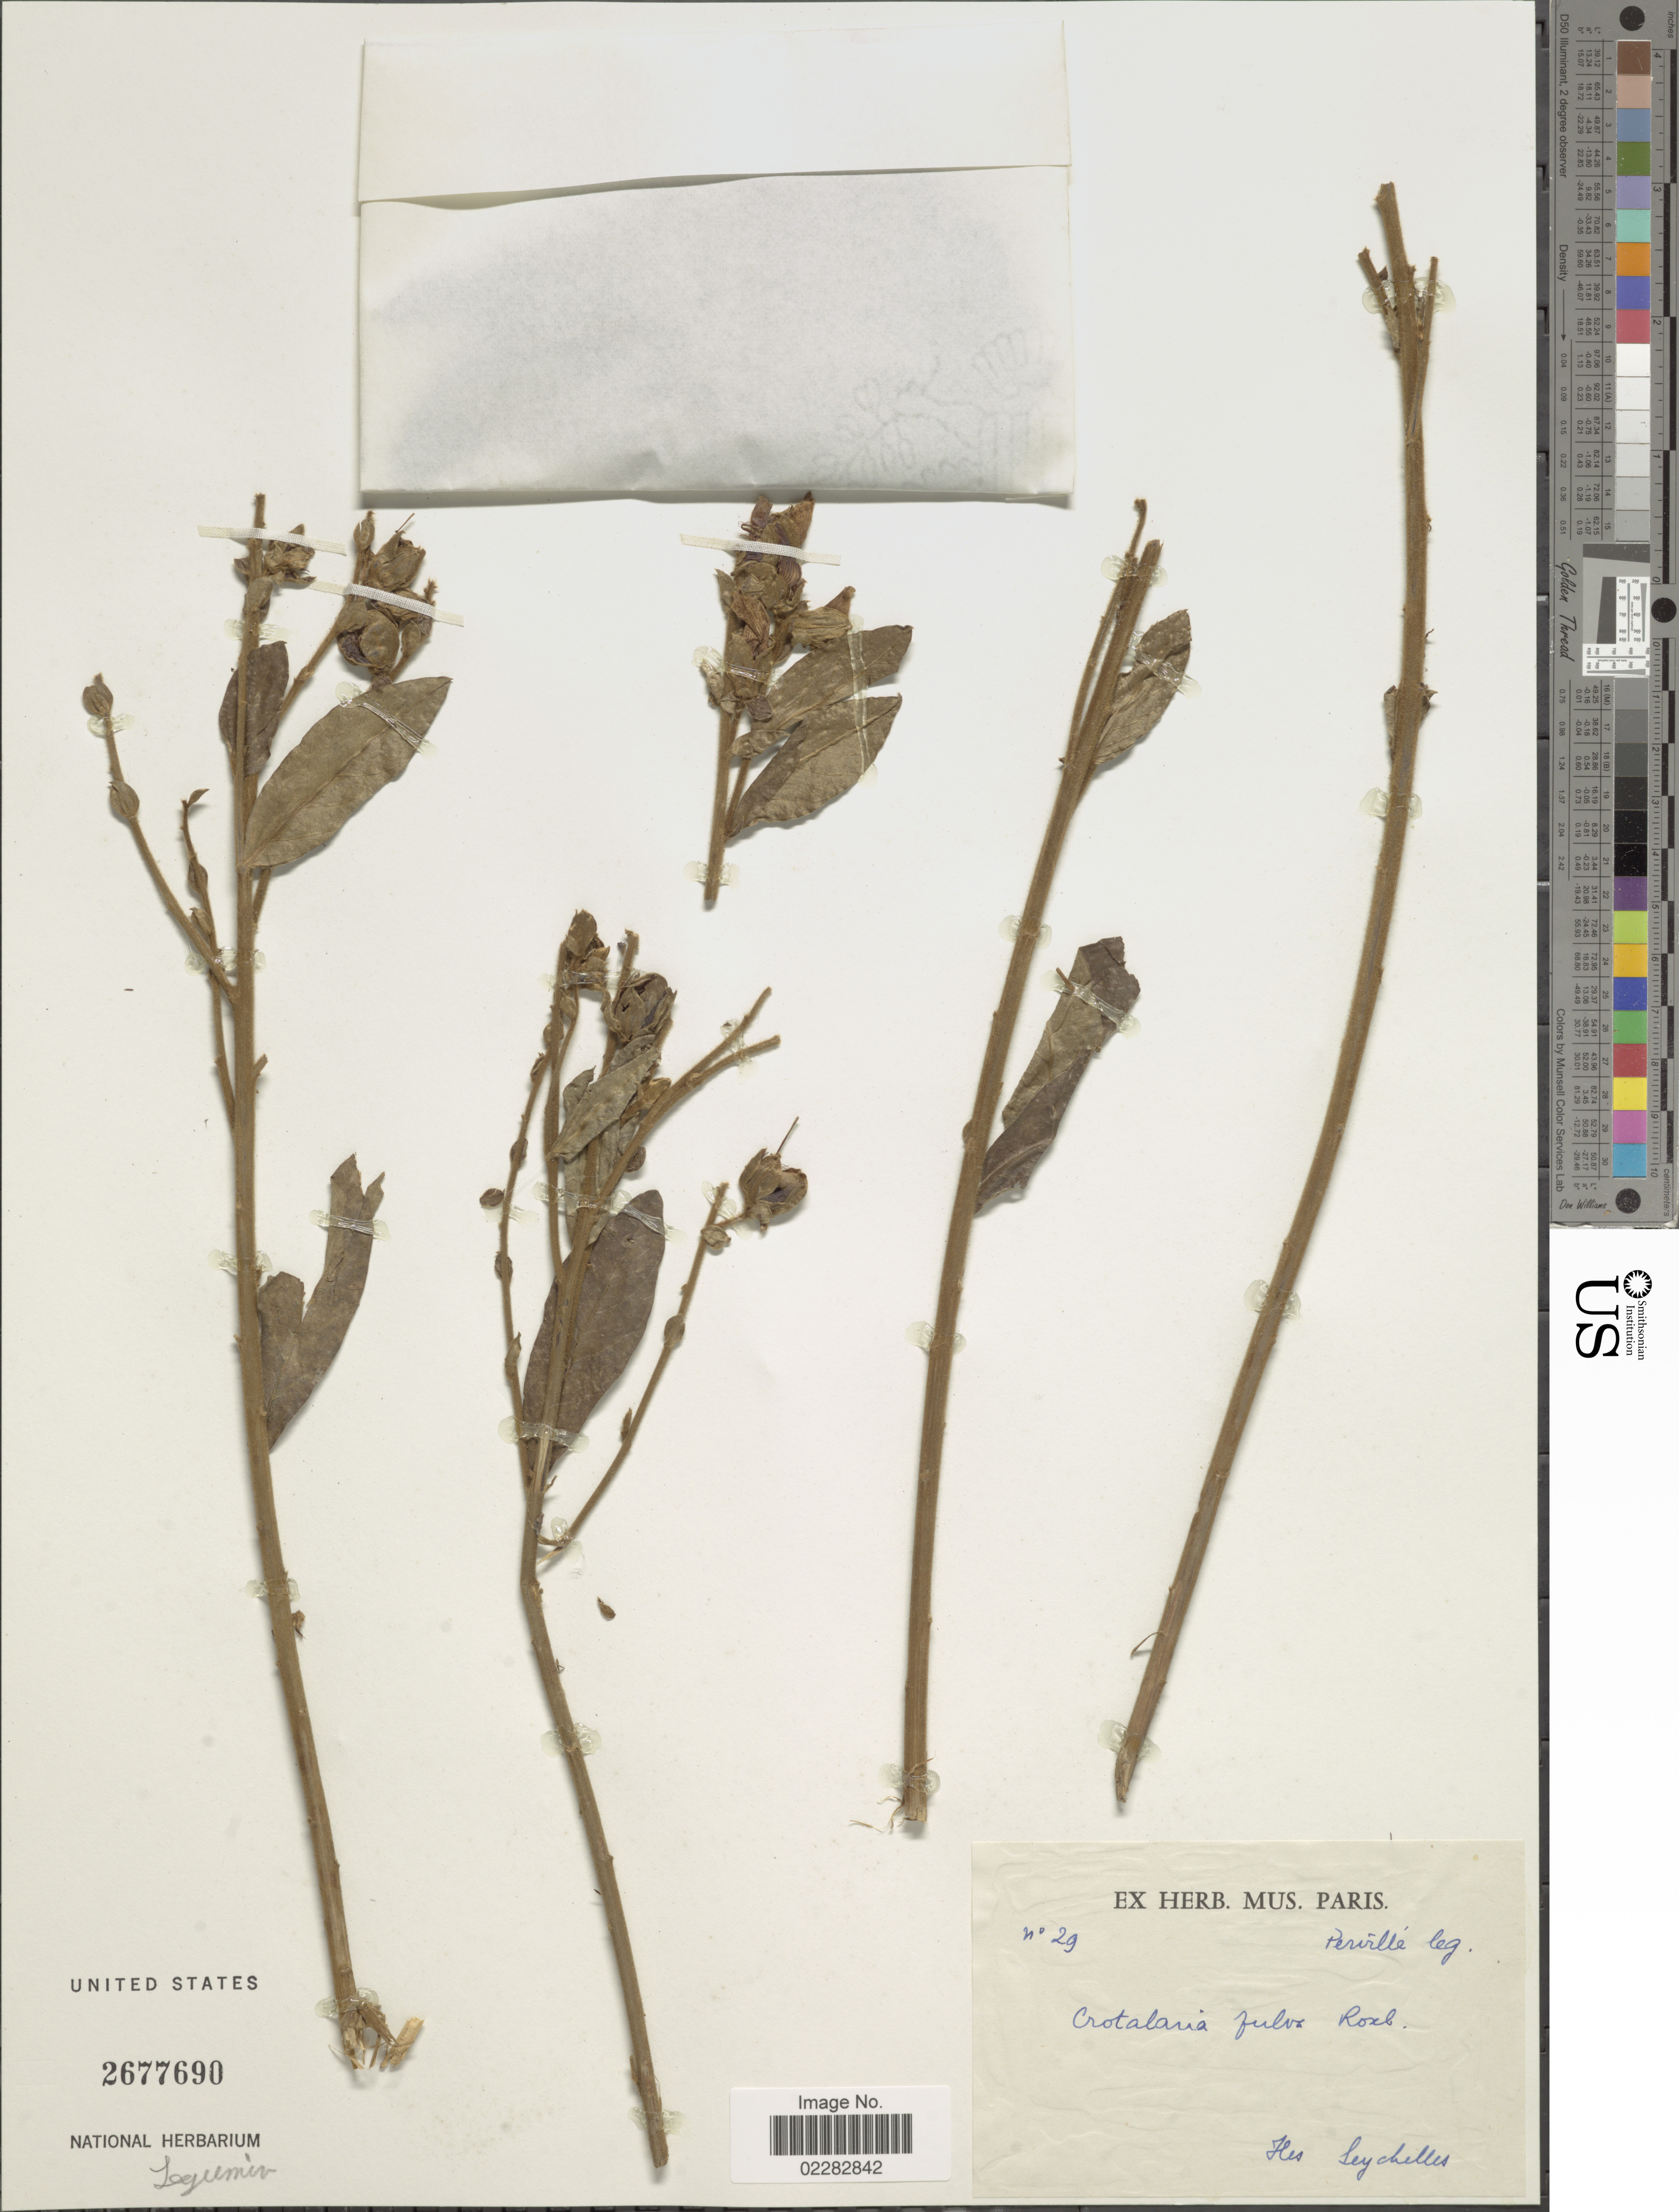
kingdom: Plantae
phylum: Tracheophyta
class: Magnoliopsida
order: Fabales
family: Fabaceae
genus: Crotalaria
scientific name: Crotalaria fulva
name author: Roxb.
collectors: Perville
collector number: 29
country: Seychelles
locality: Hes Seychelles. [interpreted]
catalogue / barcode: US 2677690